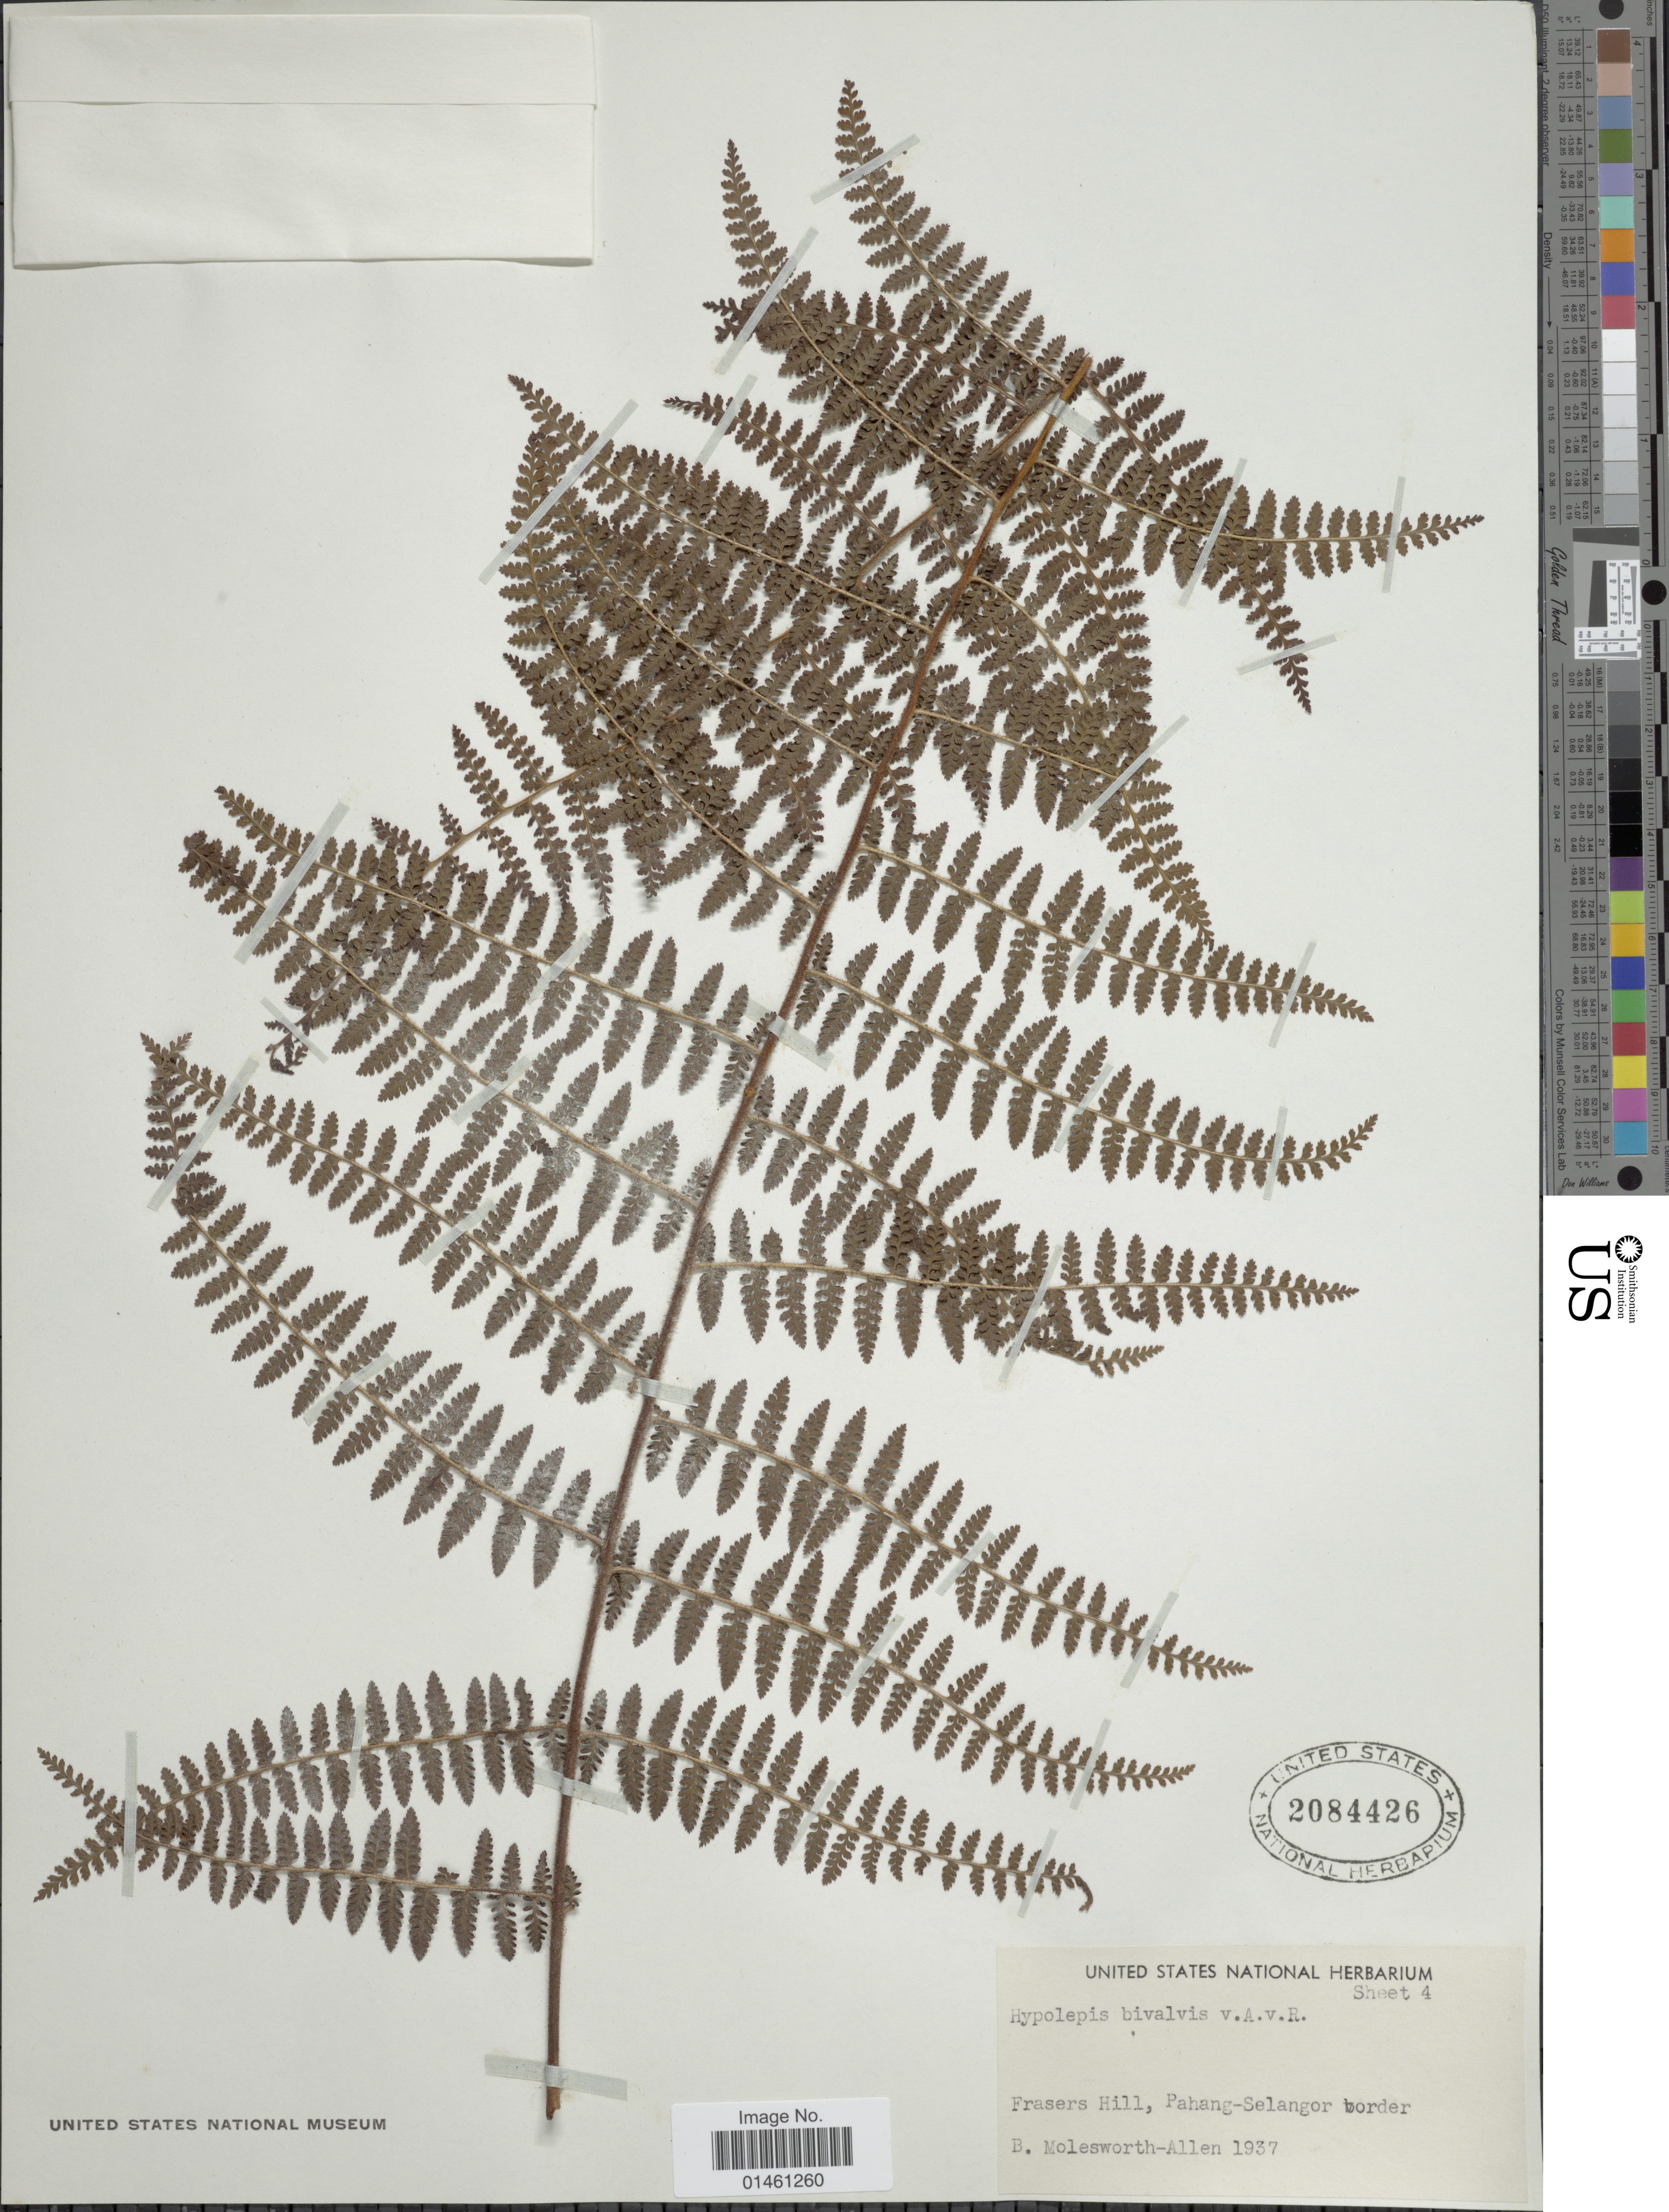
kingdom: Plantae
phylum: Tracheophyta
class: Polypodiopsida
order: Polypodiales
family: Dennstaedtiaceae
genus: Paesia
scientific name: Paesia bivalvis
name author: (Alderw.) R.M. Tryon & A.F. Tryon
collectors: B. E. G. Molesworth-Allen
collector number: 1937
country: Malaysia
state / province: Selangor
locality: Frasers Hill, Pahang-Selangor border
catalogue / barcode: US 2084426